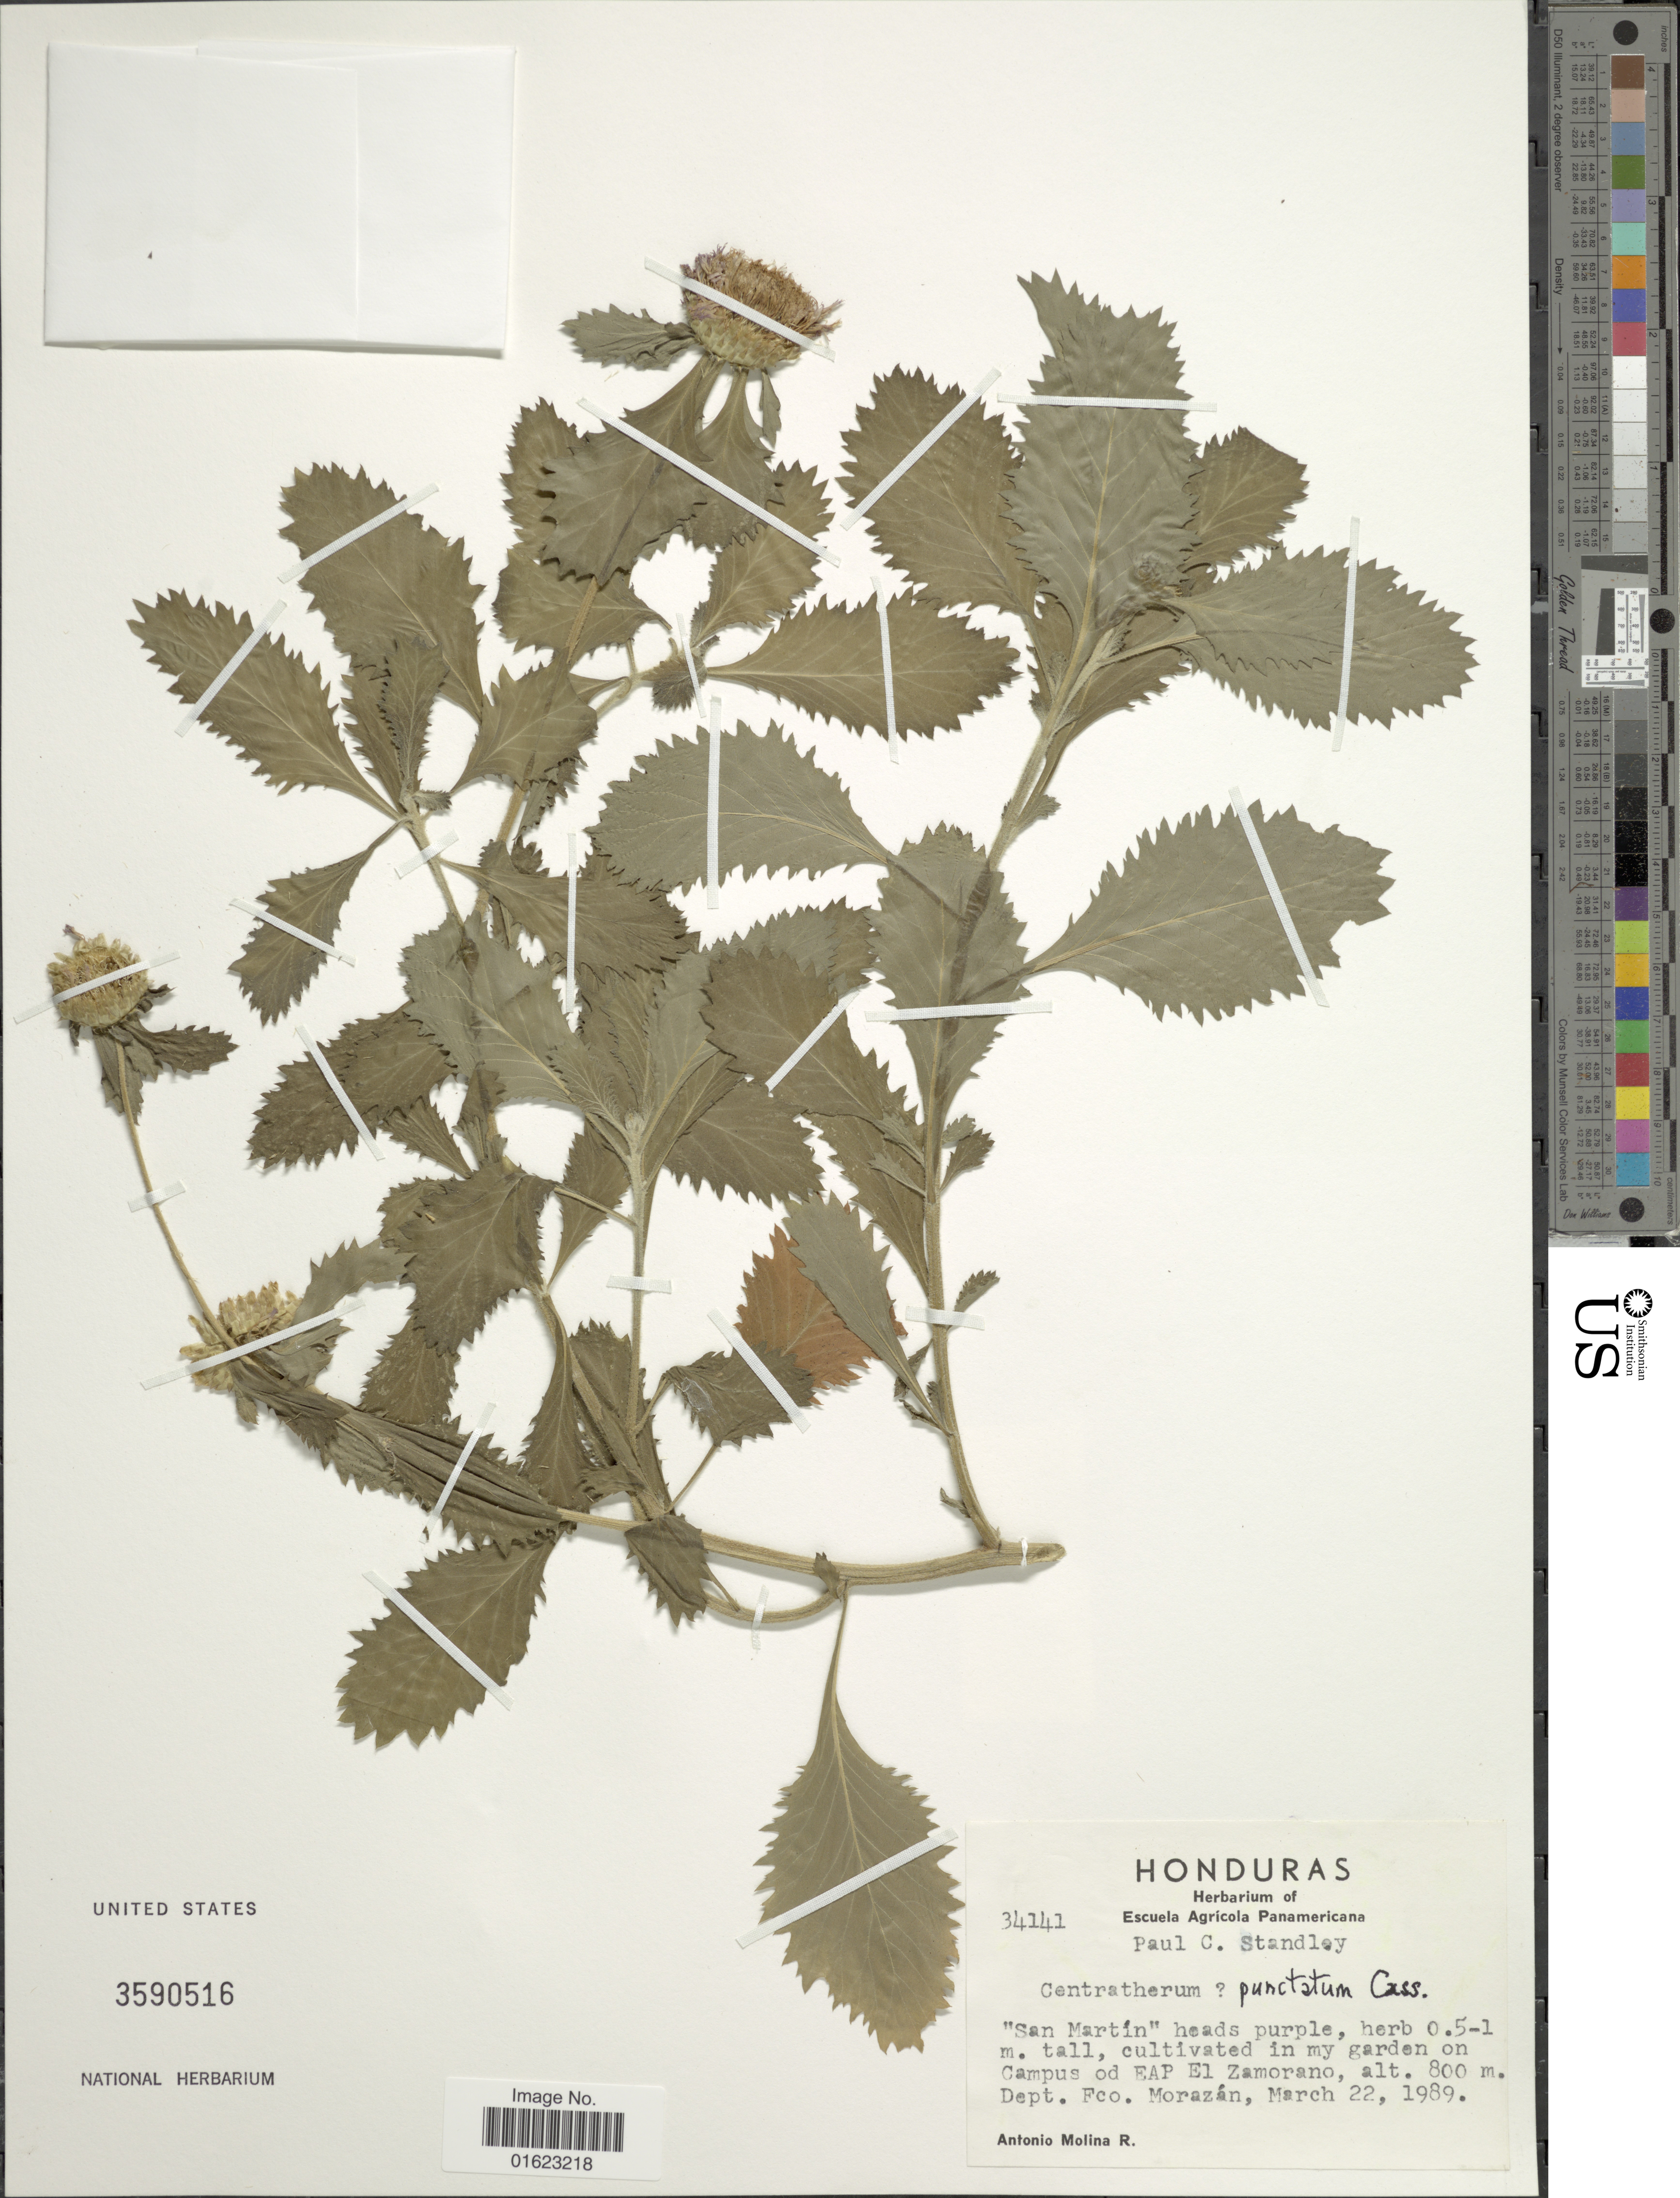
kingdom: Plantae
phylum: Tracheophyta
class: Magnoliopsida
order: Asterales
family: Asteraceae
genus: Centratherum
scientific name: Centratherum punctatum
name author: Cass.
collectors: P. C. Standley & A. Molina R.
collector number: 34141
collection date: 1989-03-22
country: Honduras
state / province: Fco. Morazán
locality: Honduras. Campus of EAP El Zamorano. Dept. Fco. Morazan.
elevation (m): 800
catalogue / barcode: US 3590516